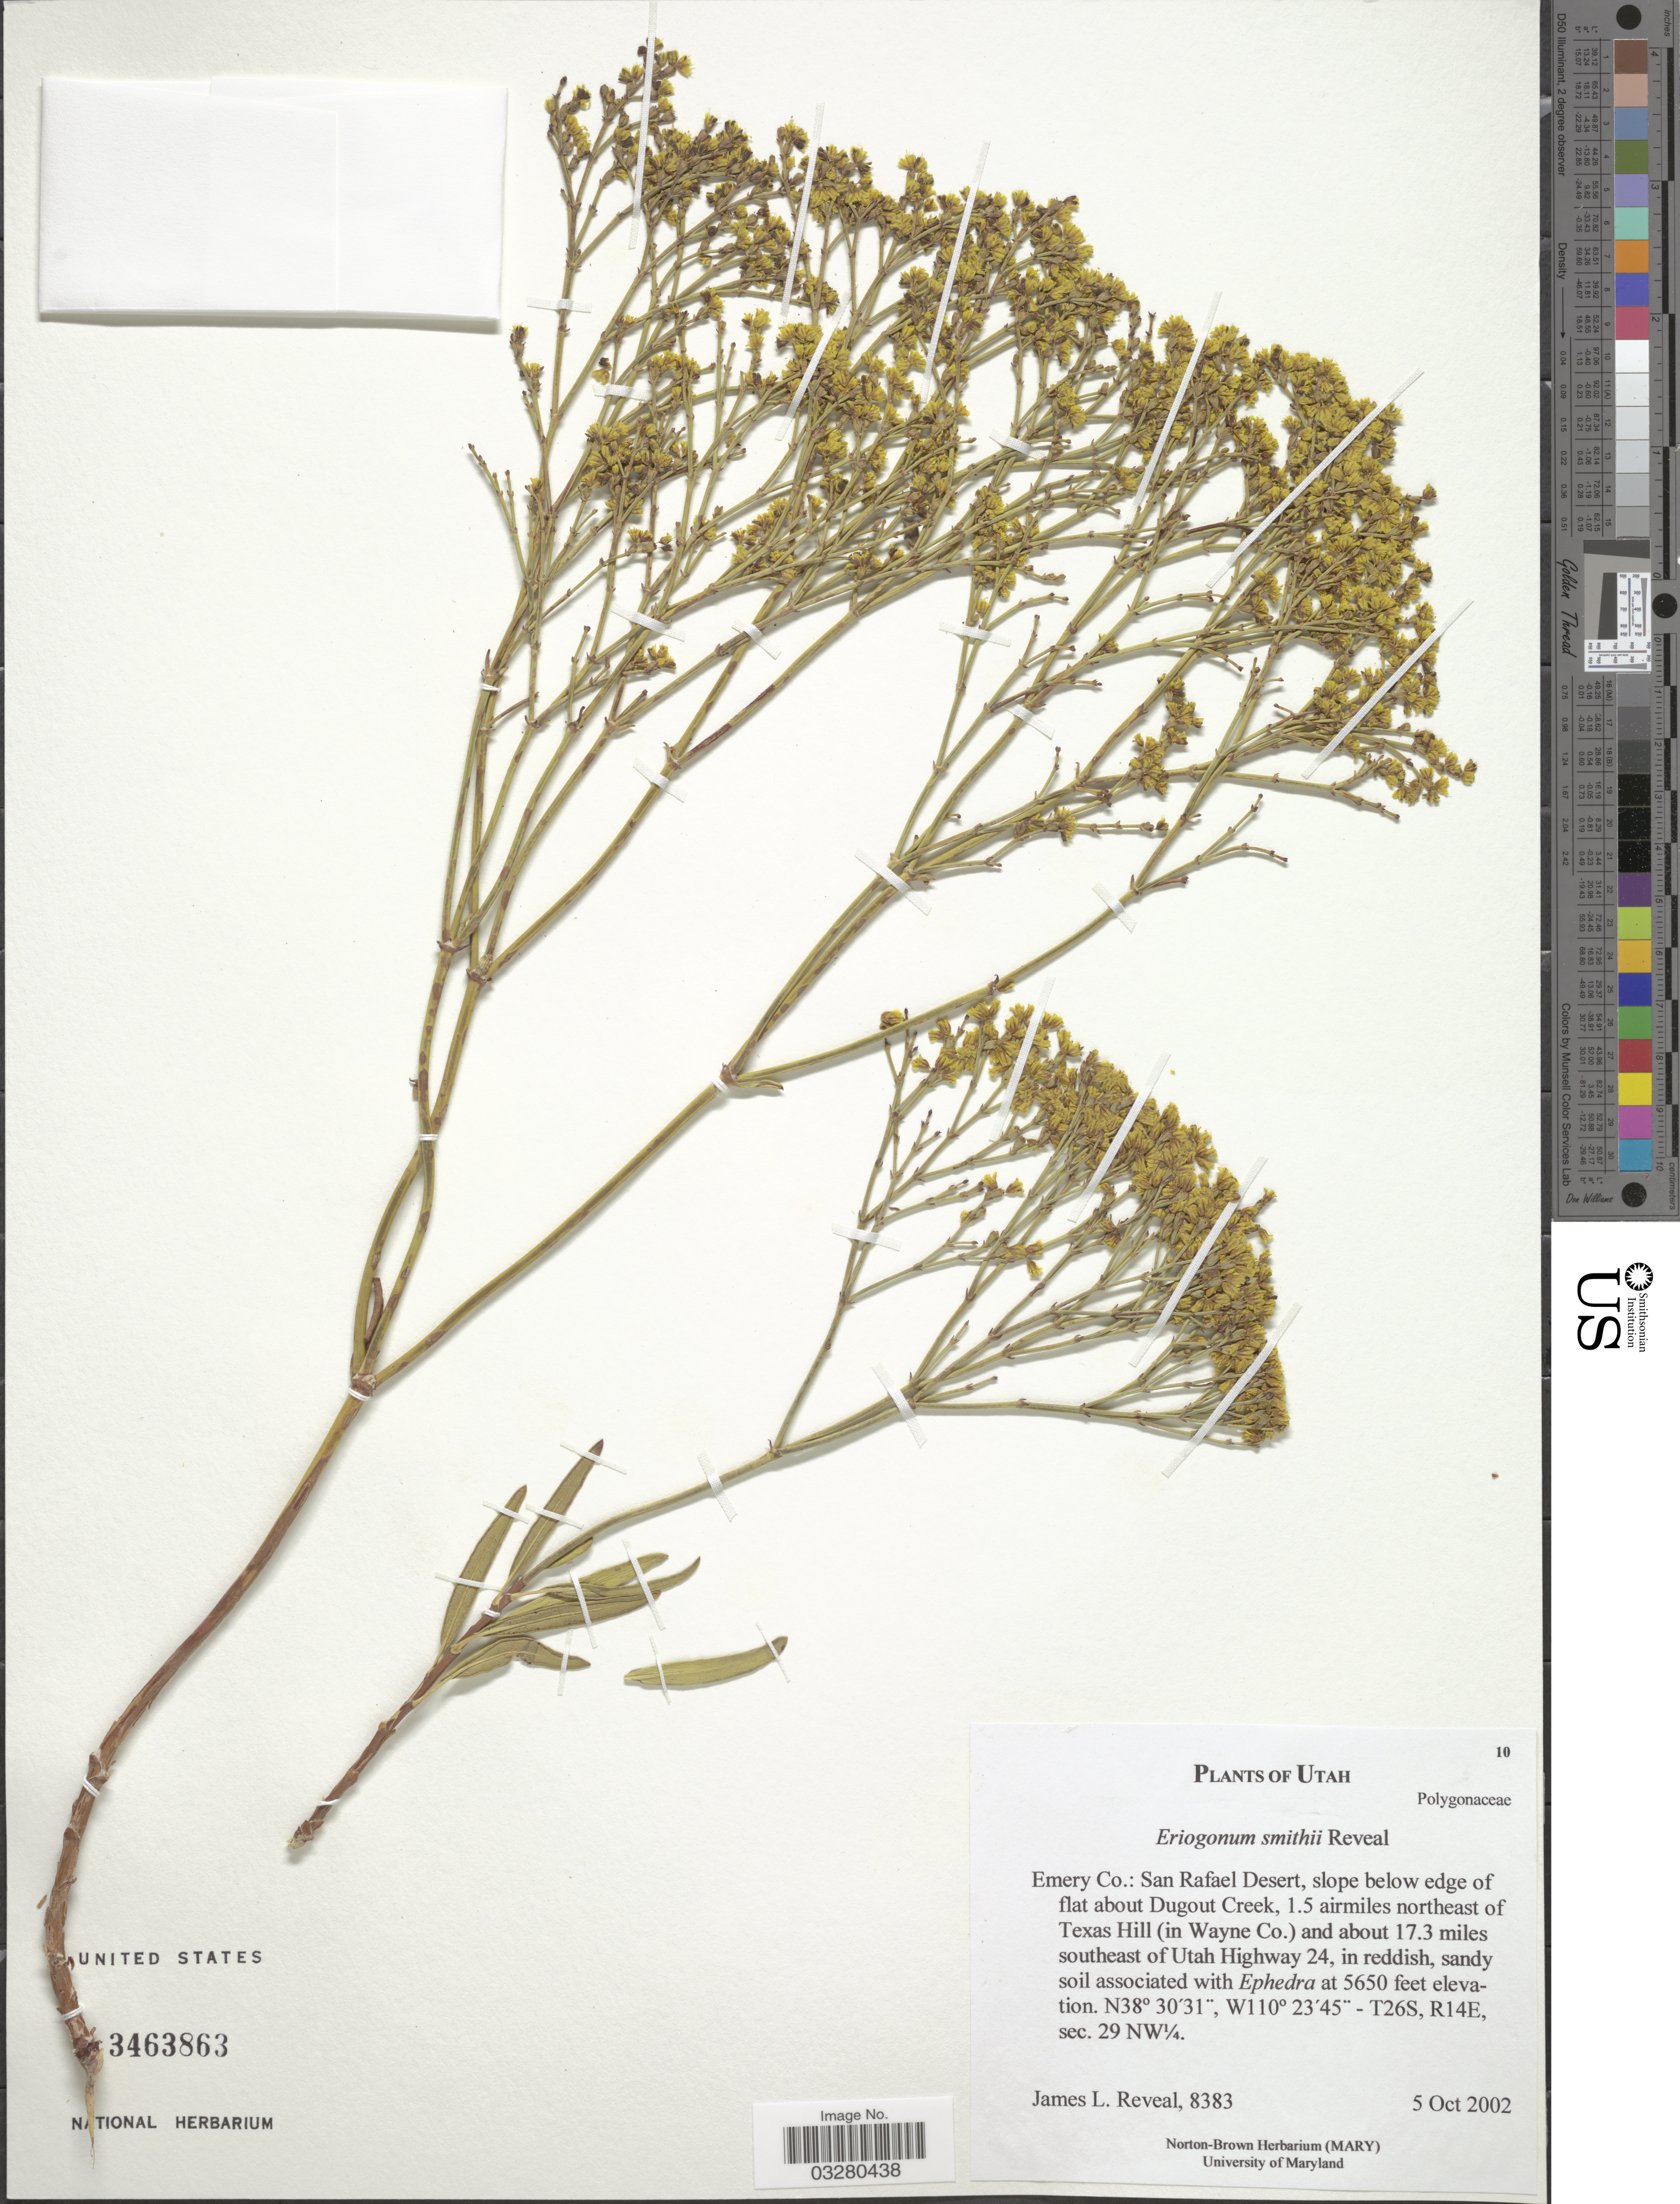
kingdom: Plantae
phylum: Tracheophyta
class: Magnoliopsida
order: Caryophyllales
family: Polygonaceae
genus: Eriogonum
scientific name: Eriogonum smithii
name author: Reveal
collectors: J. L. Reveal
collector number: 8383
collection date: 2002-10-05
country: United States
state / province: Utah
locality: Emery Co.: San Rafael Desert, slope below edge of flat about Dugout Creek, 1.5 airmiles northeast of Texas Hill (in Wayne Co.) and about 17.3 miles southeast of Utah Highway 24. T26S, R14E, sec. 29 NW¼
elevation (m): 1722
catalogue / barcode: US 3463863